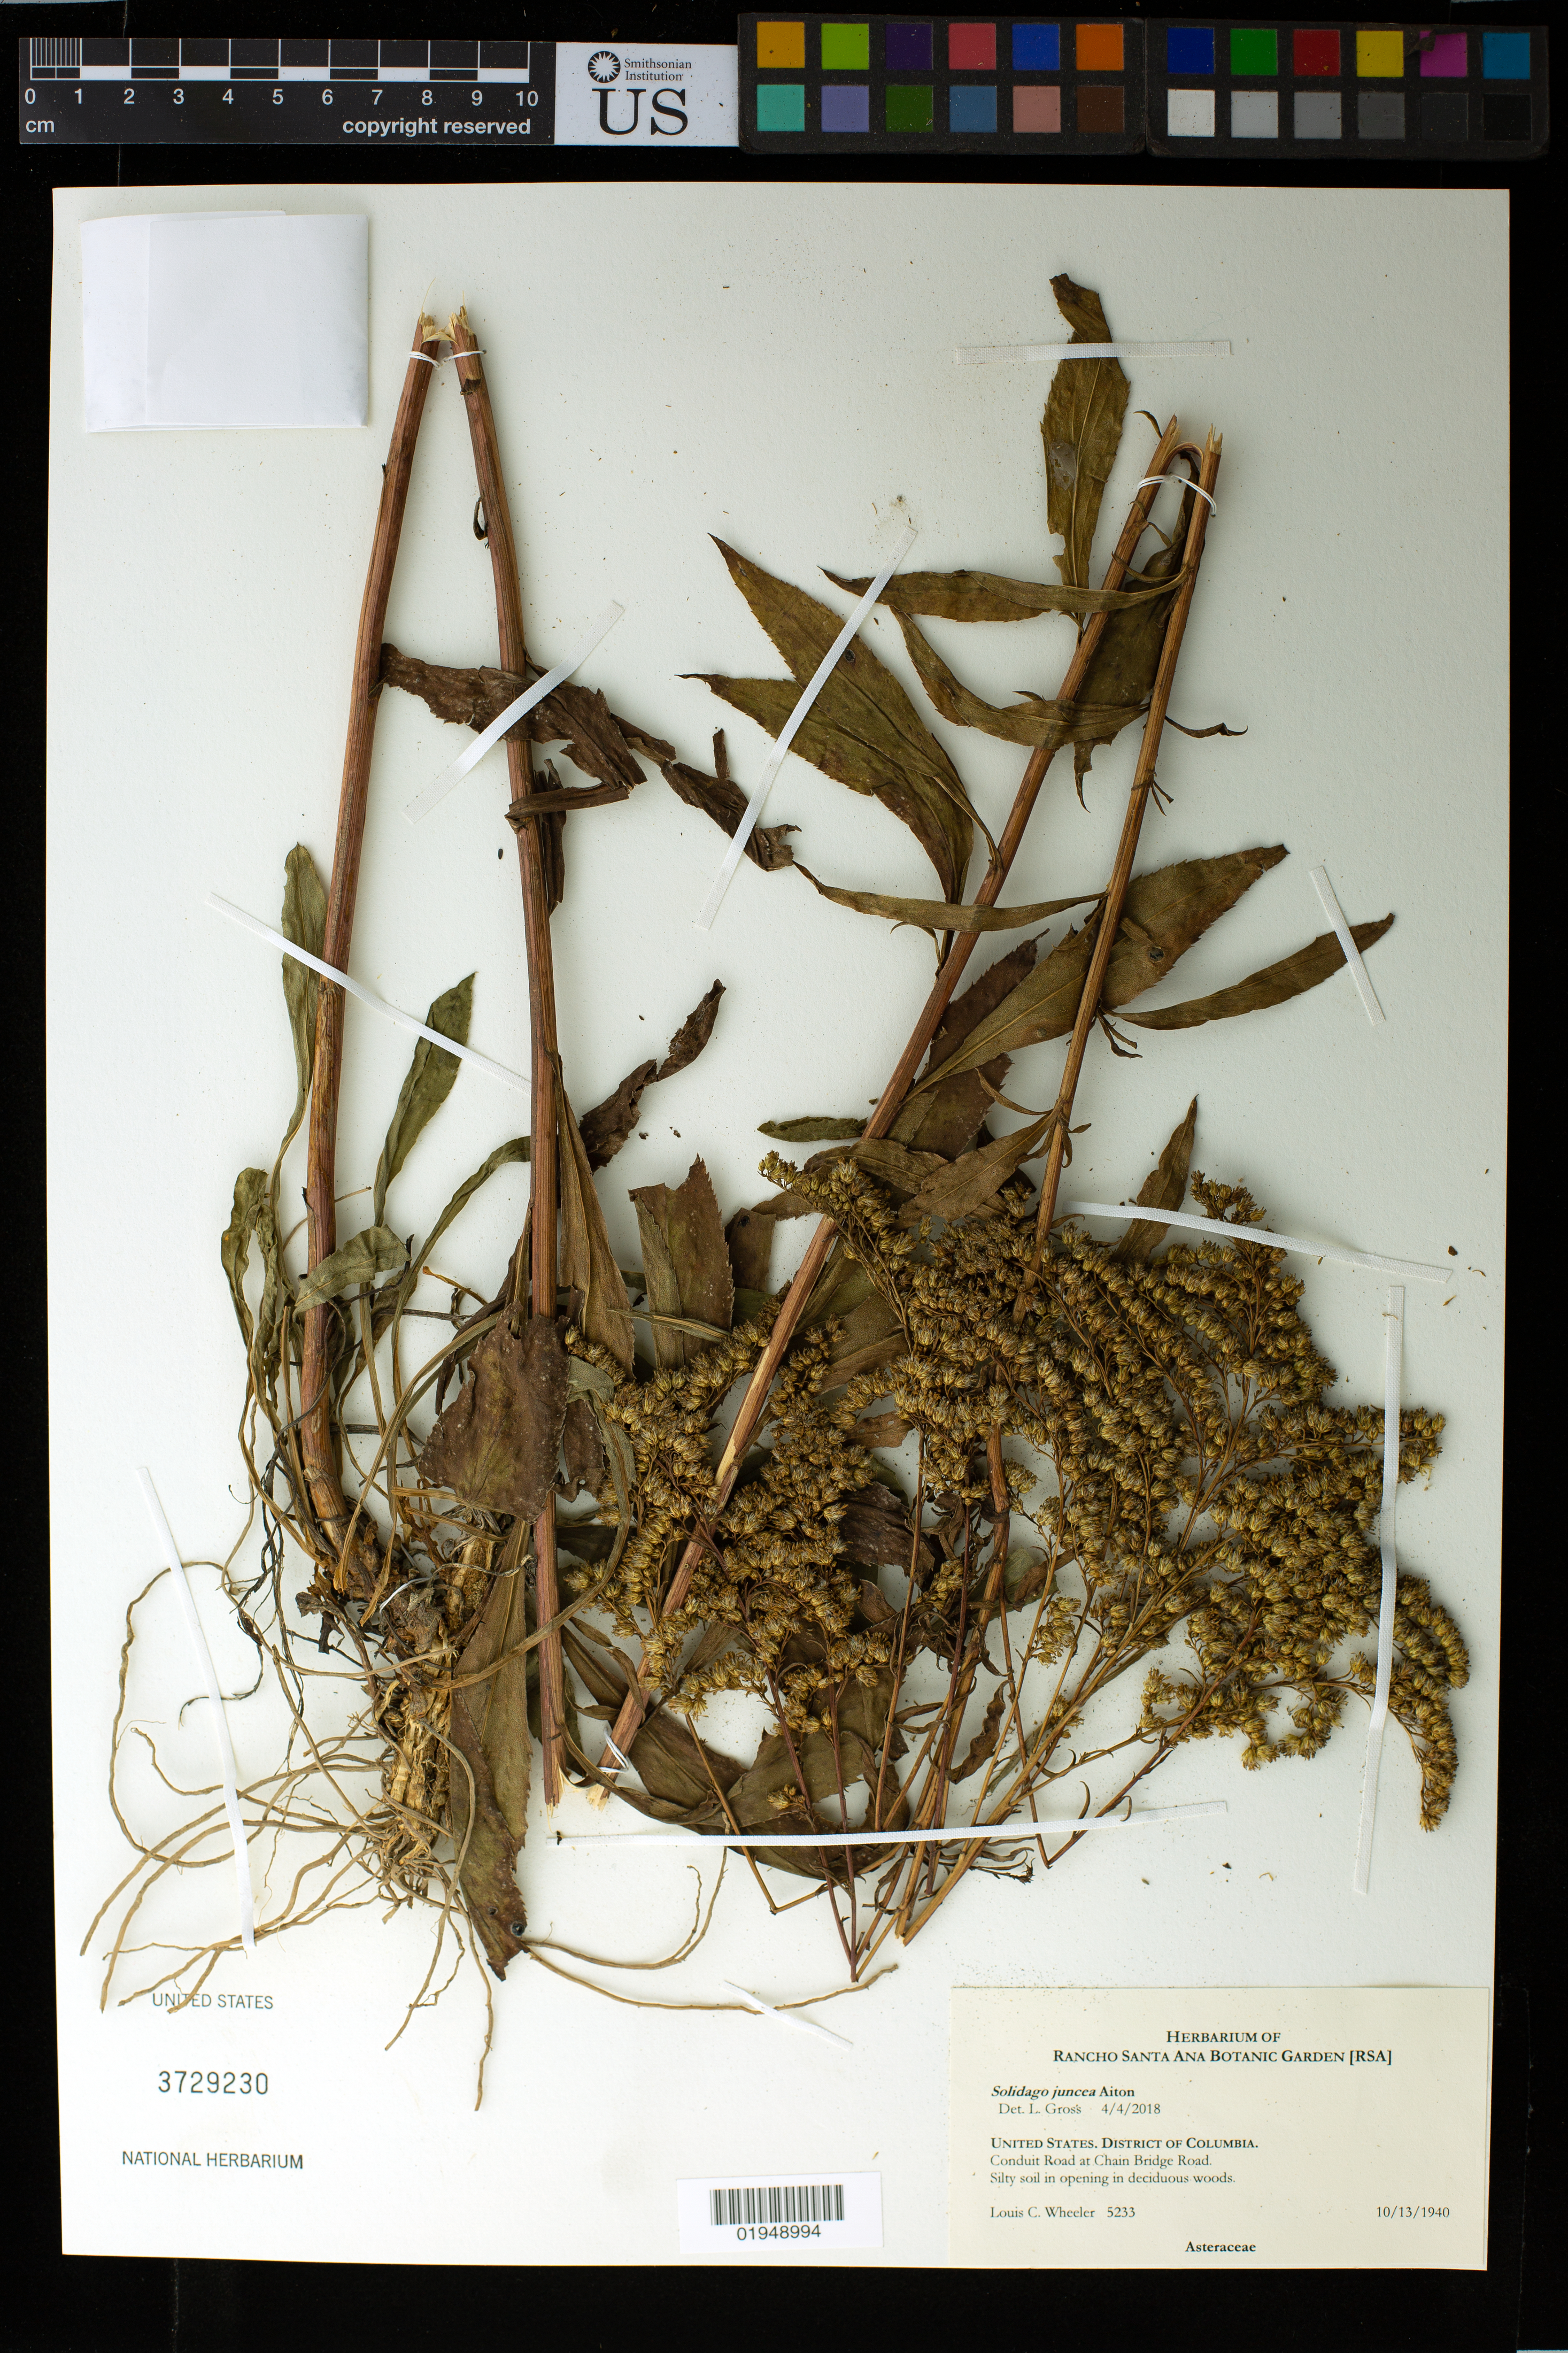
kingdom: Plantae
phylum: Tracheophyta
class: Magnoliopsida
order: Asterales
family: Asteraceae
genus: Solidago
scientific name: Solidago juncea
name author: Aiton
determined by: Gross, L.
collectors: L. C. Wheeler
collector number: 5233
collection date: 1940-10-13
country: United States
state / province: District of Columbia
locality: Conduit Road at Chain Bridge Road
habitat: sily soil in opening at deciduous woods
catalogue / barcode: US 3729230